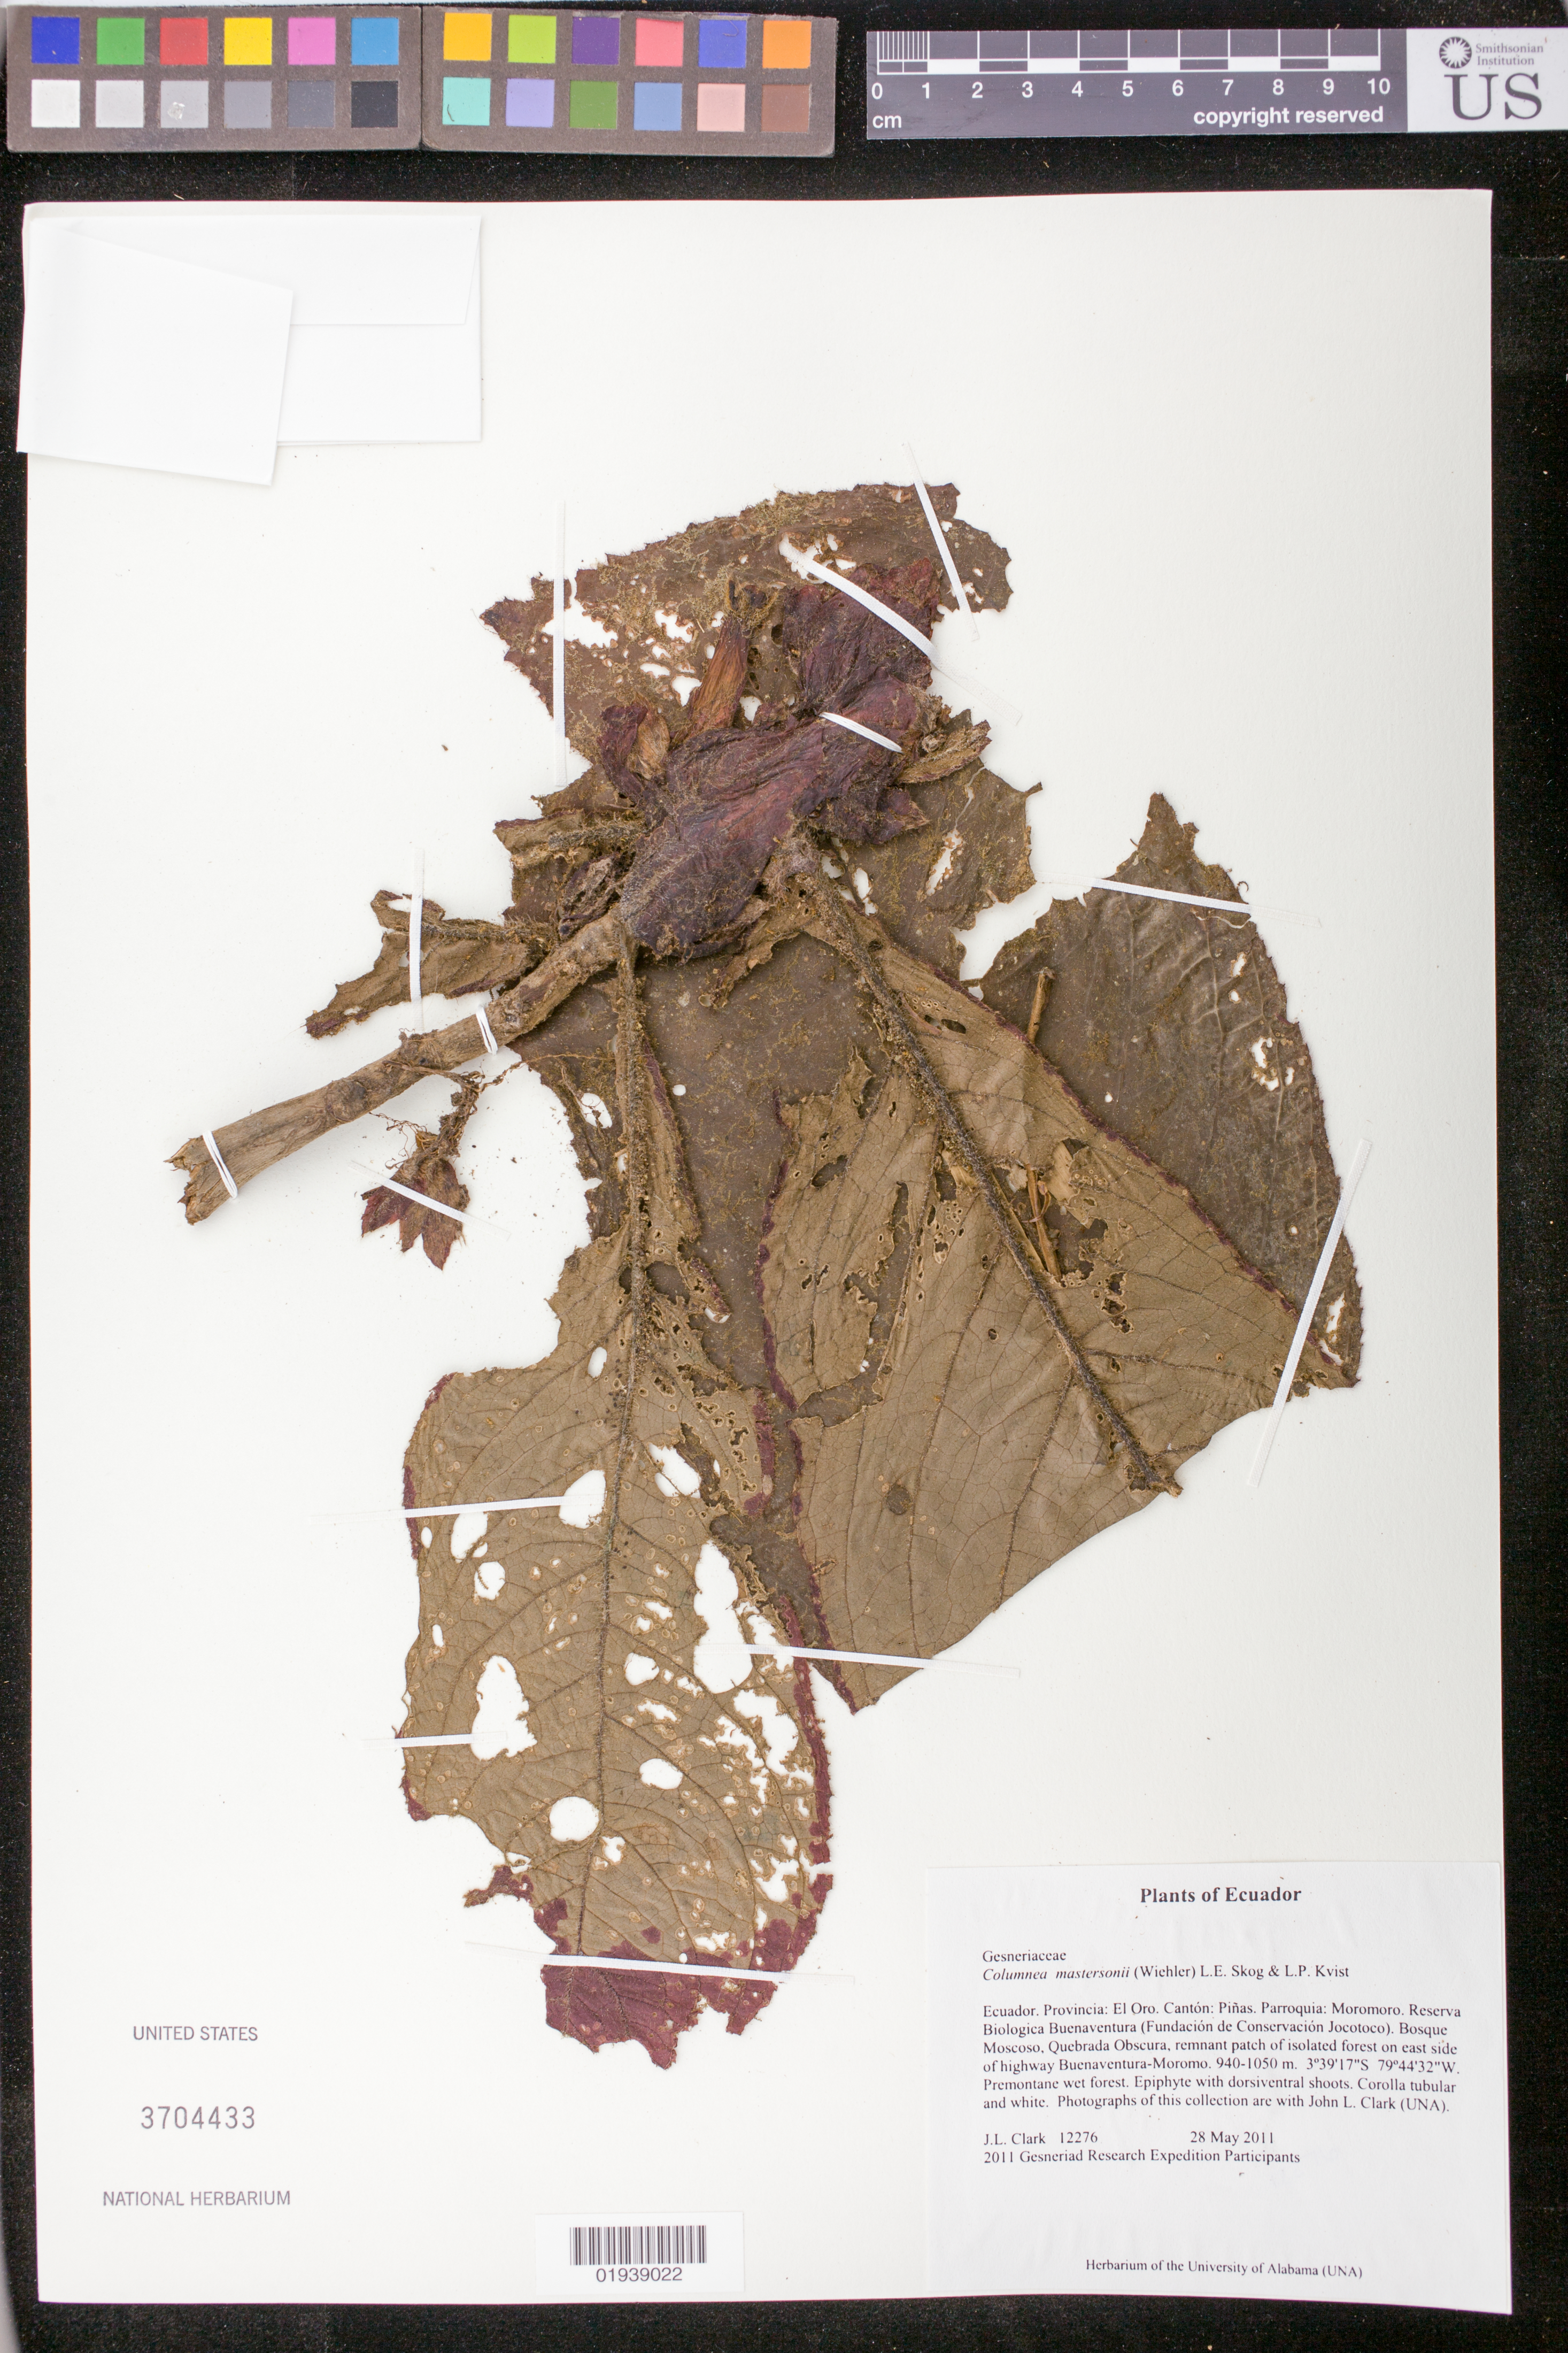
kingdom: Plantae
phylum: Tracheophyta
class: Magnoliopsida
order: Lamiales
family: Gesneriaceae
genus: Columnea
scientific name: Columnea mastersonii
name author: (Wiehler) L.E. Skog & L.P. Kvist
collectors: J. L. Clark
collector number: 12276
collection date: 2011-05-28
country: Ecuador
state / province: El Oro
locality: Provincia: El Oro, Canton: Pinas, Parroquia, Moromoro, Reserva Biologica Buenaventura (Fundacion de Conservacion Jocotoco), Bosque Moscoso, Quebrada Obscura, remnant patch of isolated forest on east side of highway Buenaventura-Moromo.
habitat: Premontane wet forest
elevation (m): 940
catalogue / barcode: US 3704433